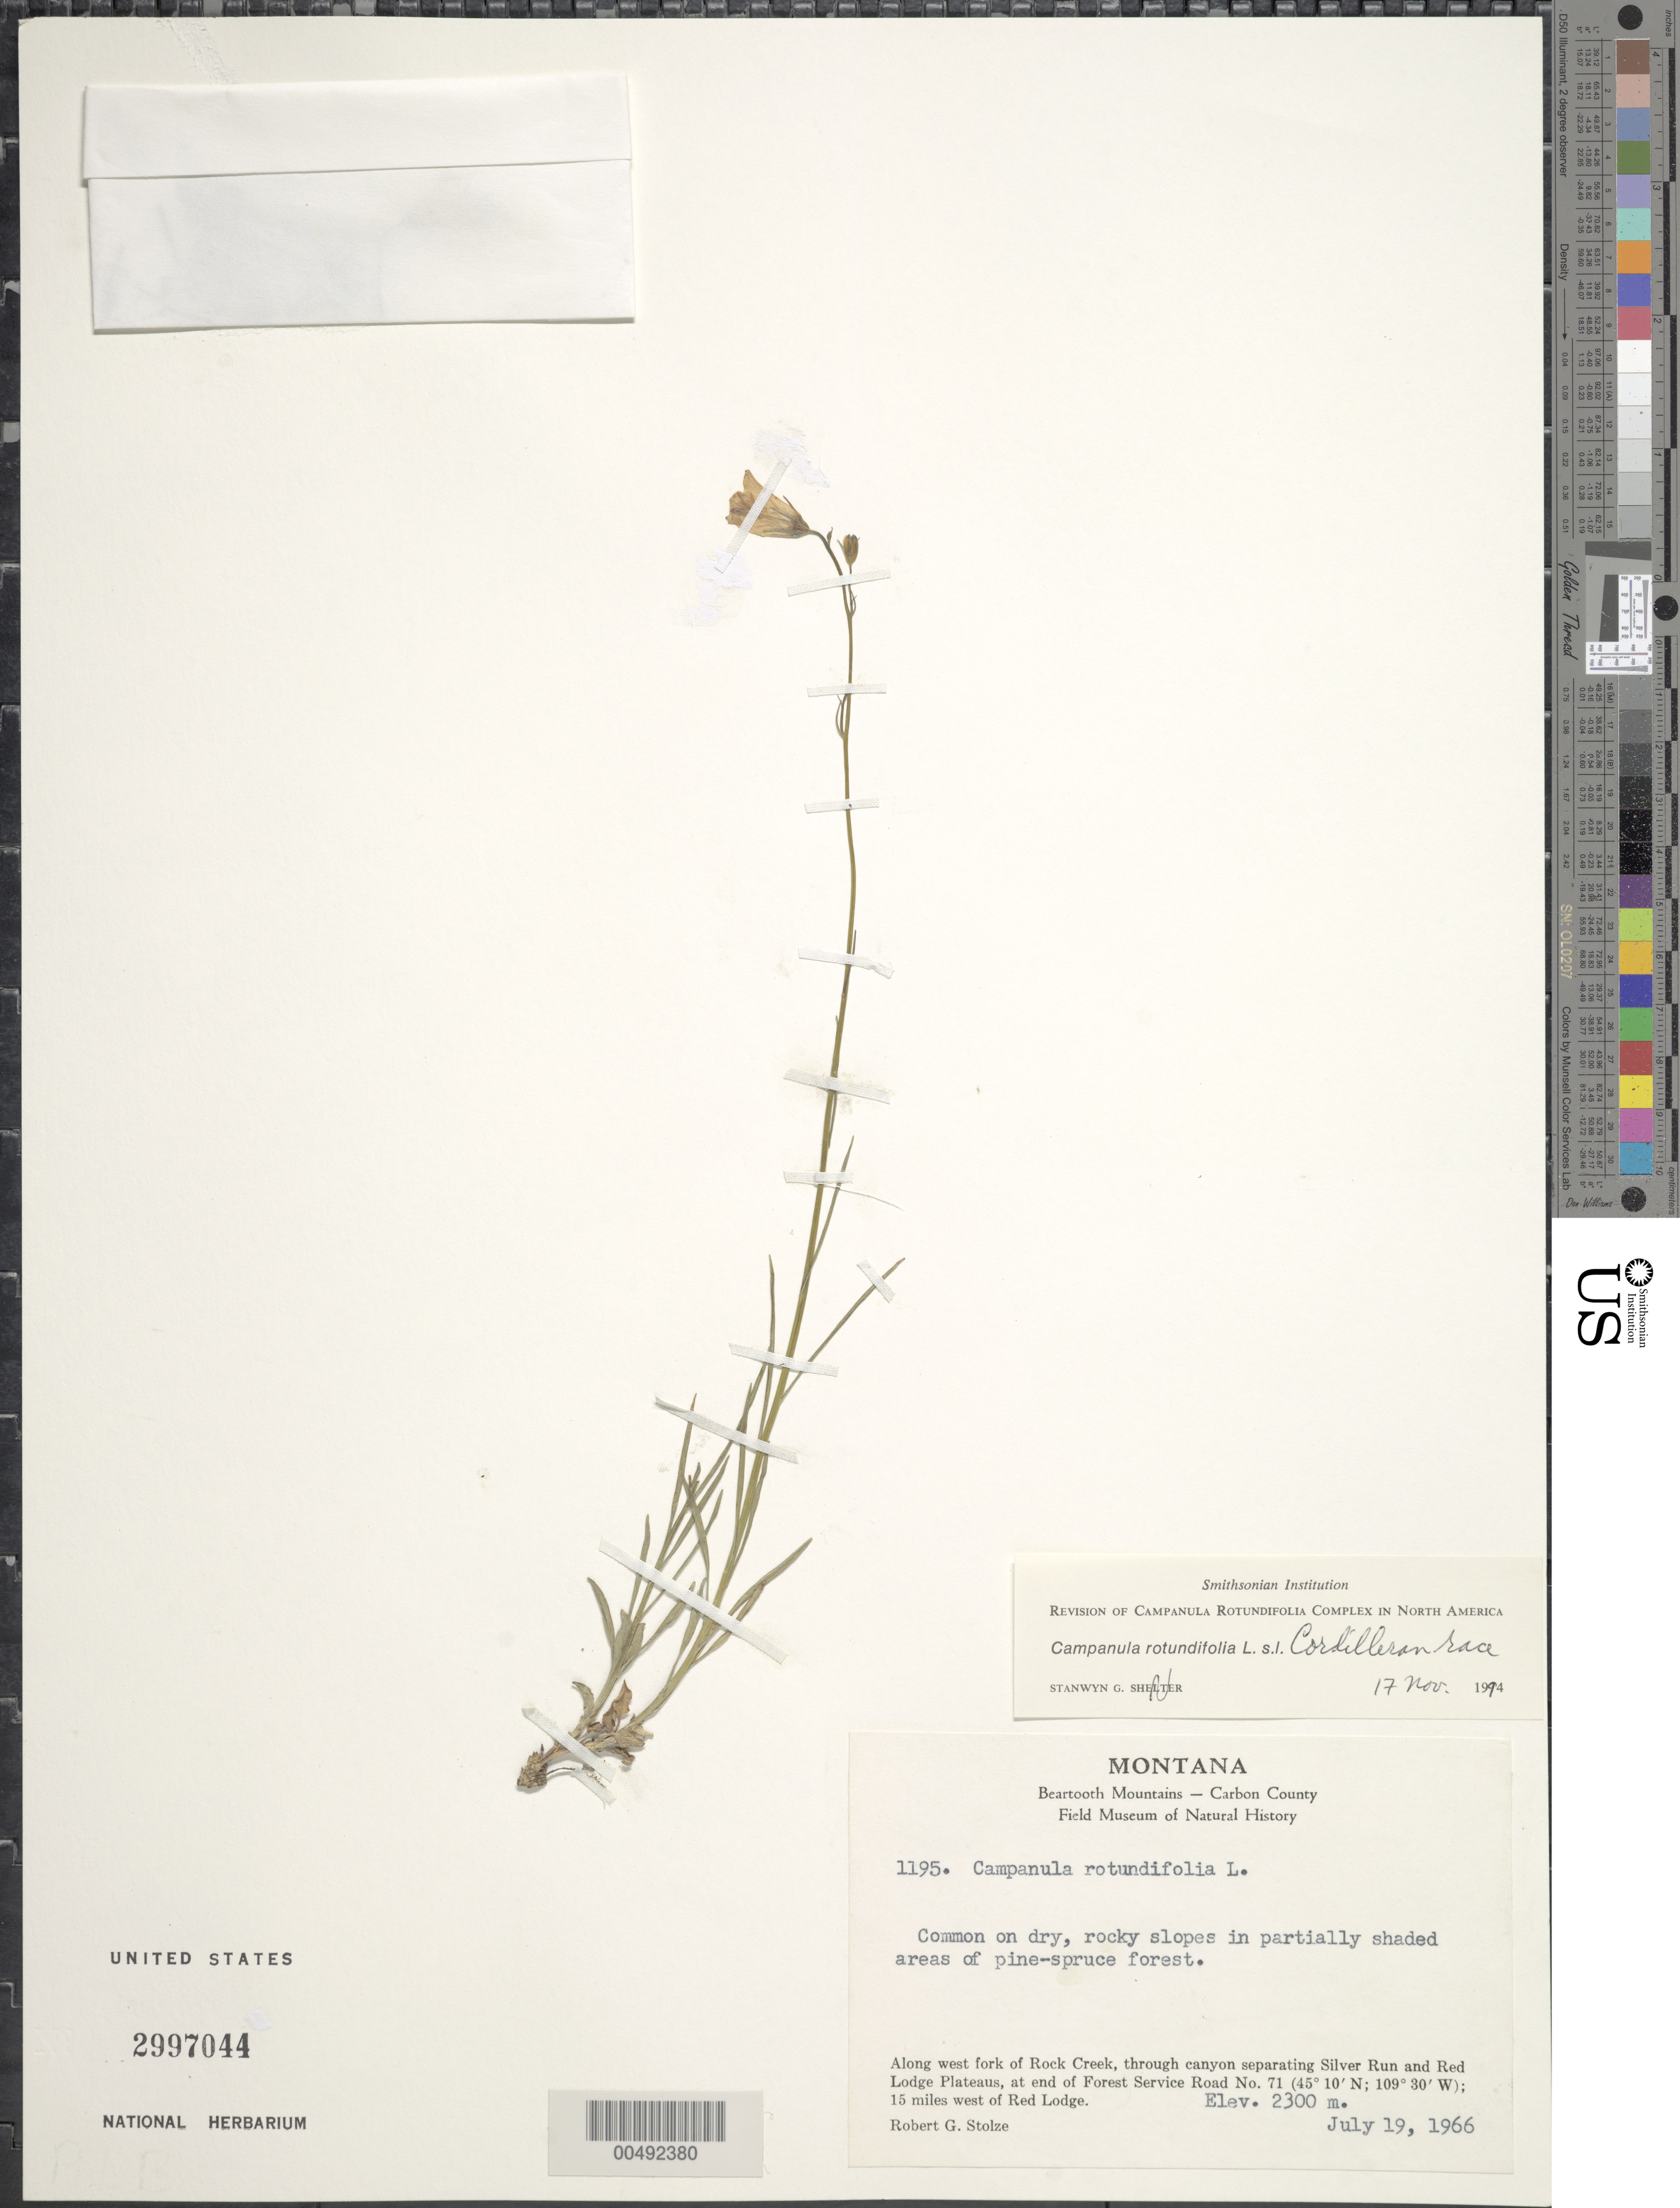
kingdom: Plantae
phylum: Tracheophyta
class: Magnoliopsida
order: Asterales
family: Campanulaceae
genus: Campanula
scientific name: Campanula rotundifolia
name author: L.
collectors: R. G. Stolze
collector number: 1195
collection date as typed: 19 Jul 1966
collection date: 1966-07-19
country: United States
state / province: Montana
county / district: Carbon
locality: Beartooth Mts, 15 mi. W of Red Lodge, along W fork of Rock Creek, through canyon separating Silver Run and Red Lodge*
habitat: common on dry, rocky slopes in partially shaded areas of pine-spruce forest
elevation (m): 2300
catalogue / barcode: US 2997044